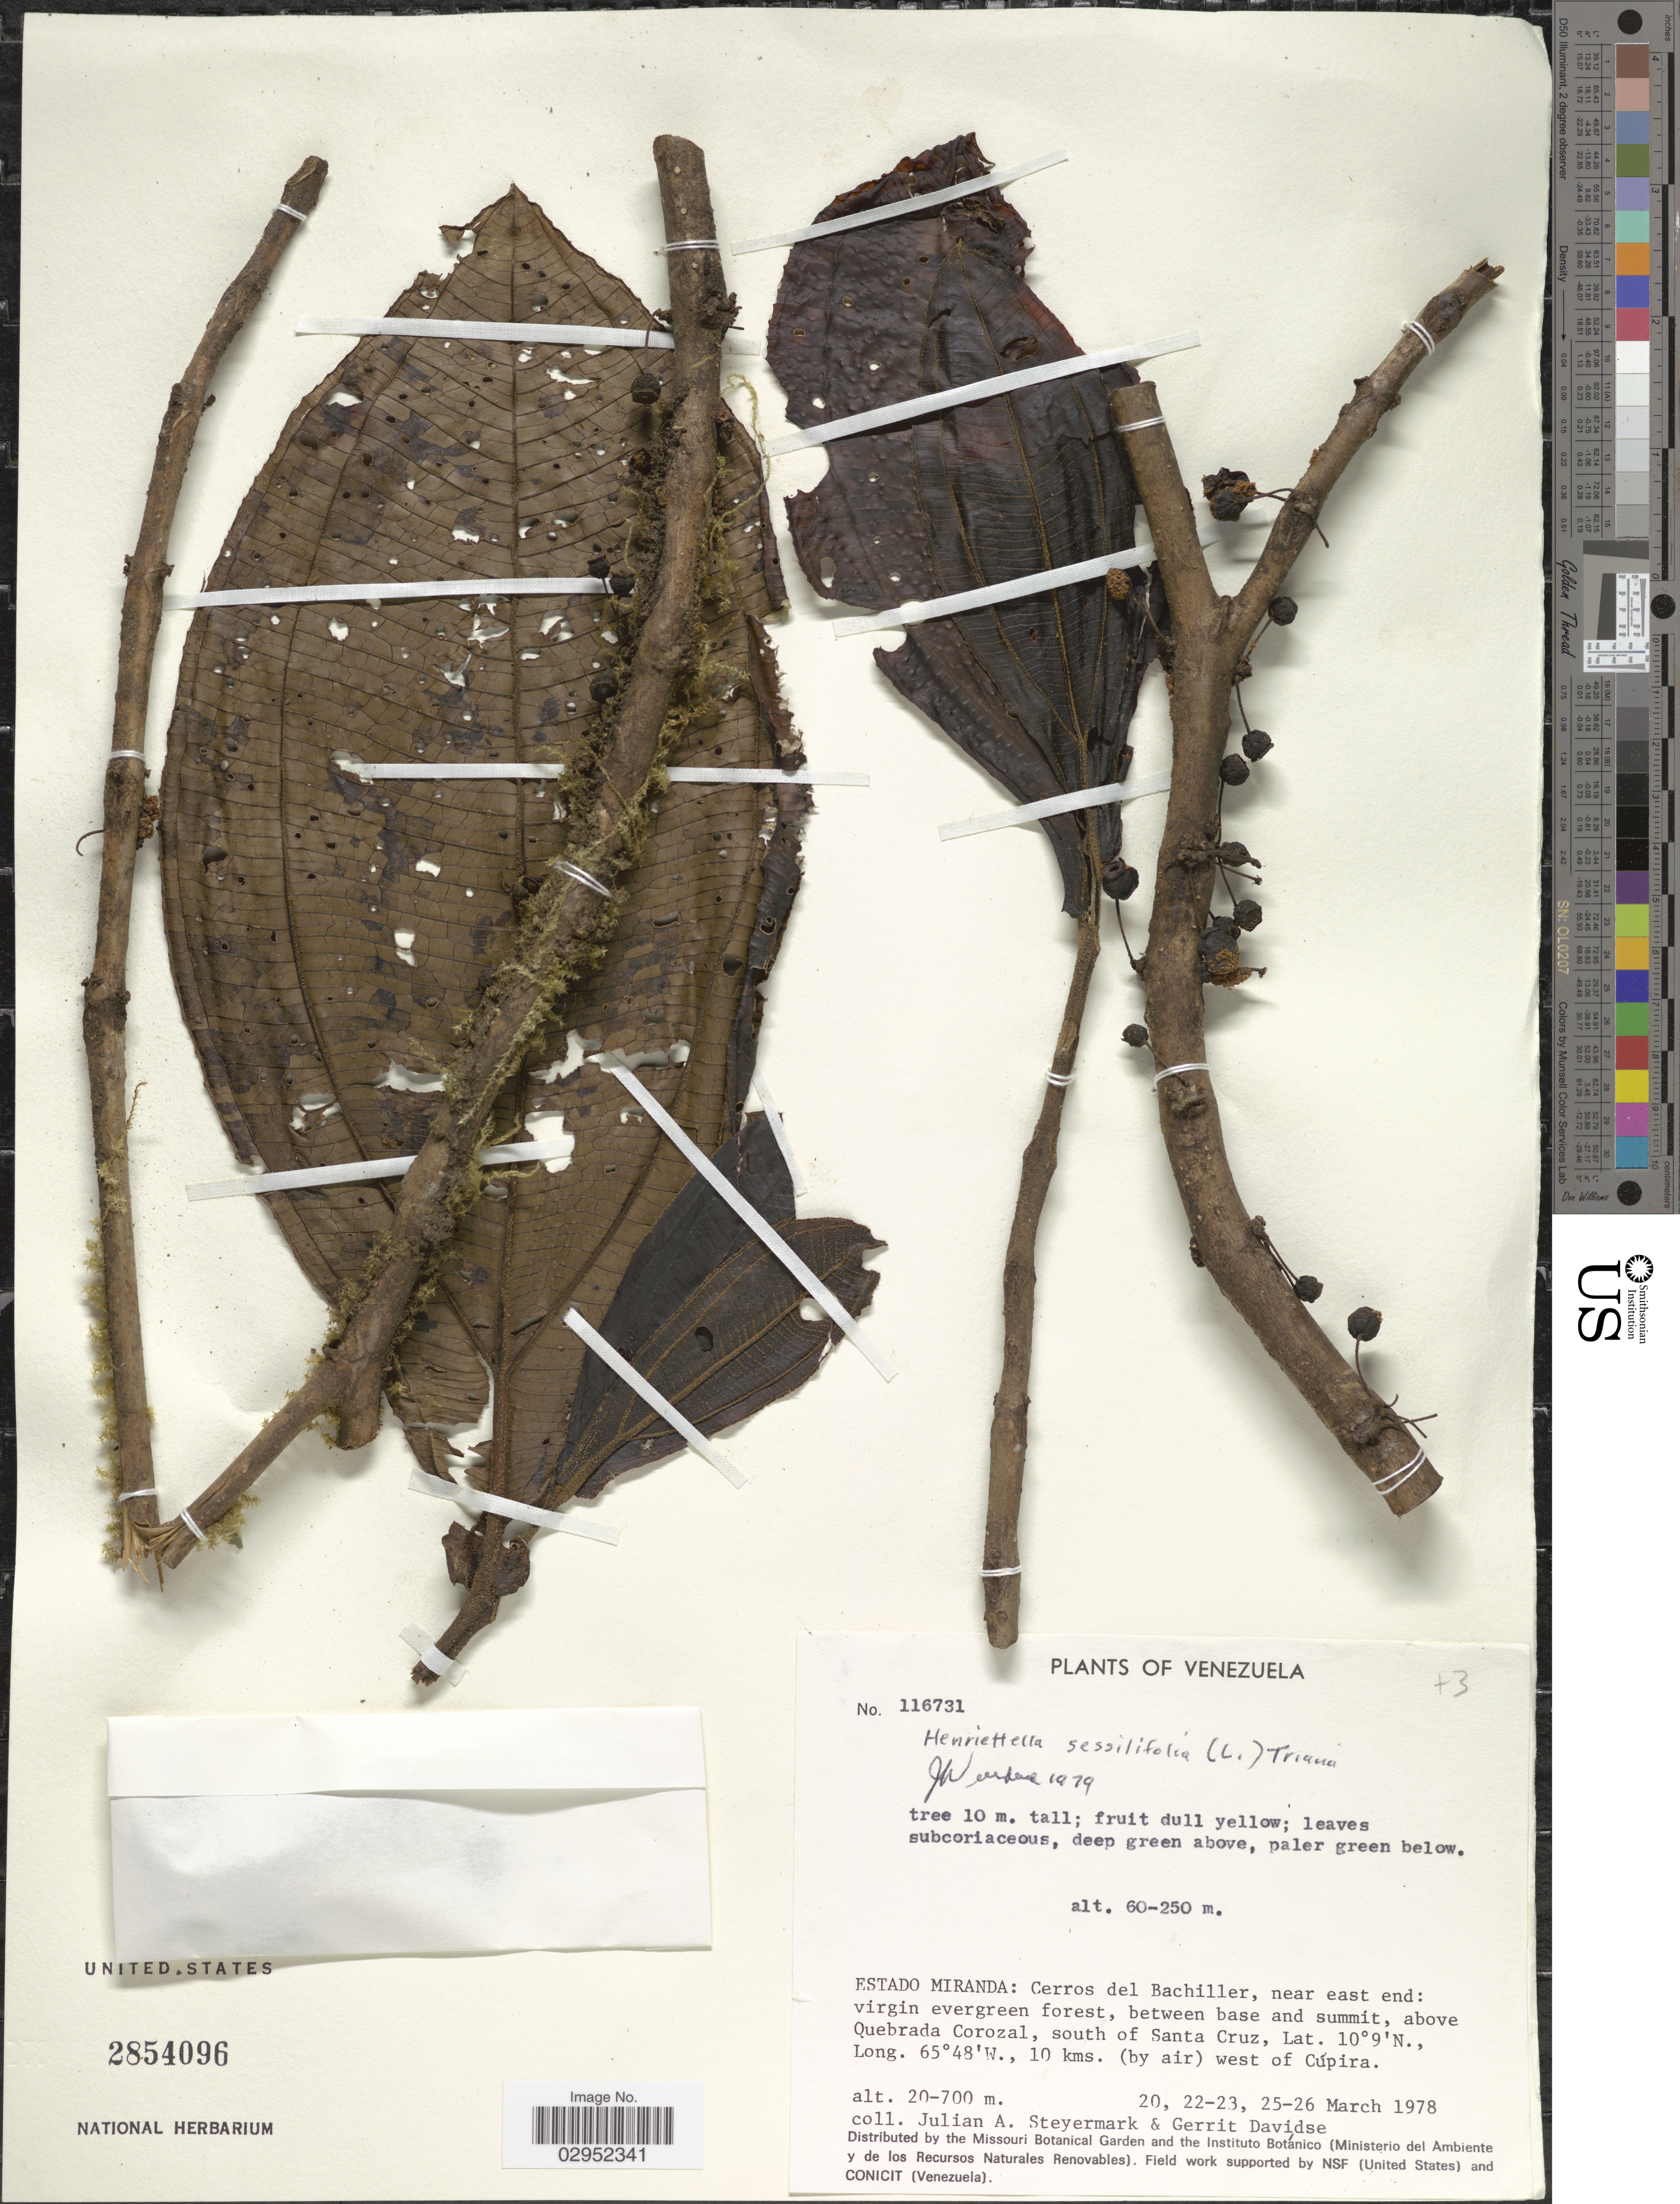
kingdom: Plantae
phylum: Tracheophyta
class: Magnoliopsida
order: Myrtales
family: Melastomataceae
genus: Henriettea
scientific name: Henriettea sessilifolia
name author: (L.) Alain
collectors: J. Steyermark & G. Davidse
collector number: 116731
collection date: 1978-03-20/1978-03-26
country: Venezuela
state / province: Miranda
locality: Cerros del Bachiller, near east end: virgin evergreen forest, between base and summit, above Quebrada Corozal, south of Santa Cruz. 10 kms. (by air) west of Cúpira.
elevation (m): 20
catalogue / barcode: US 2854096